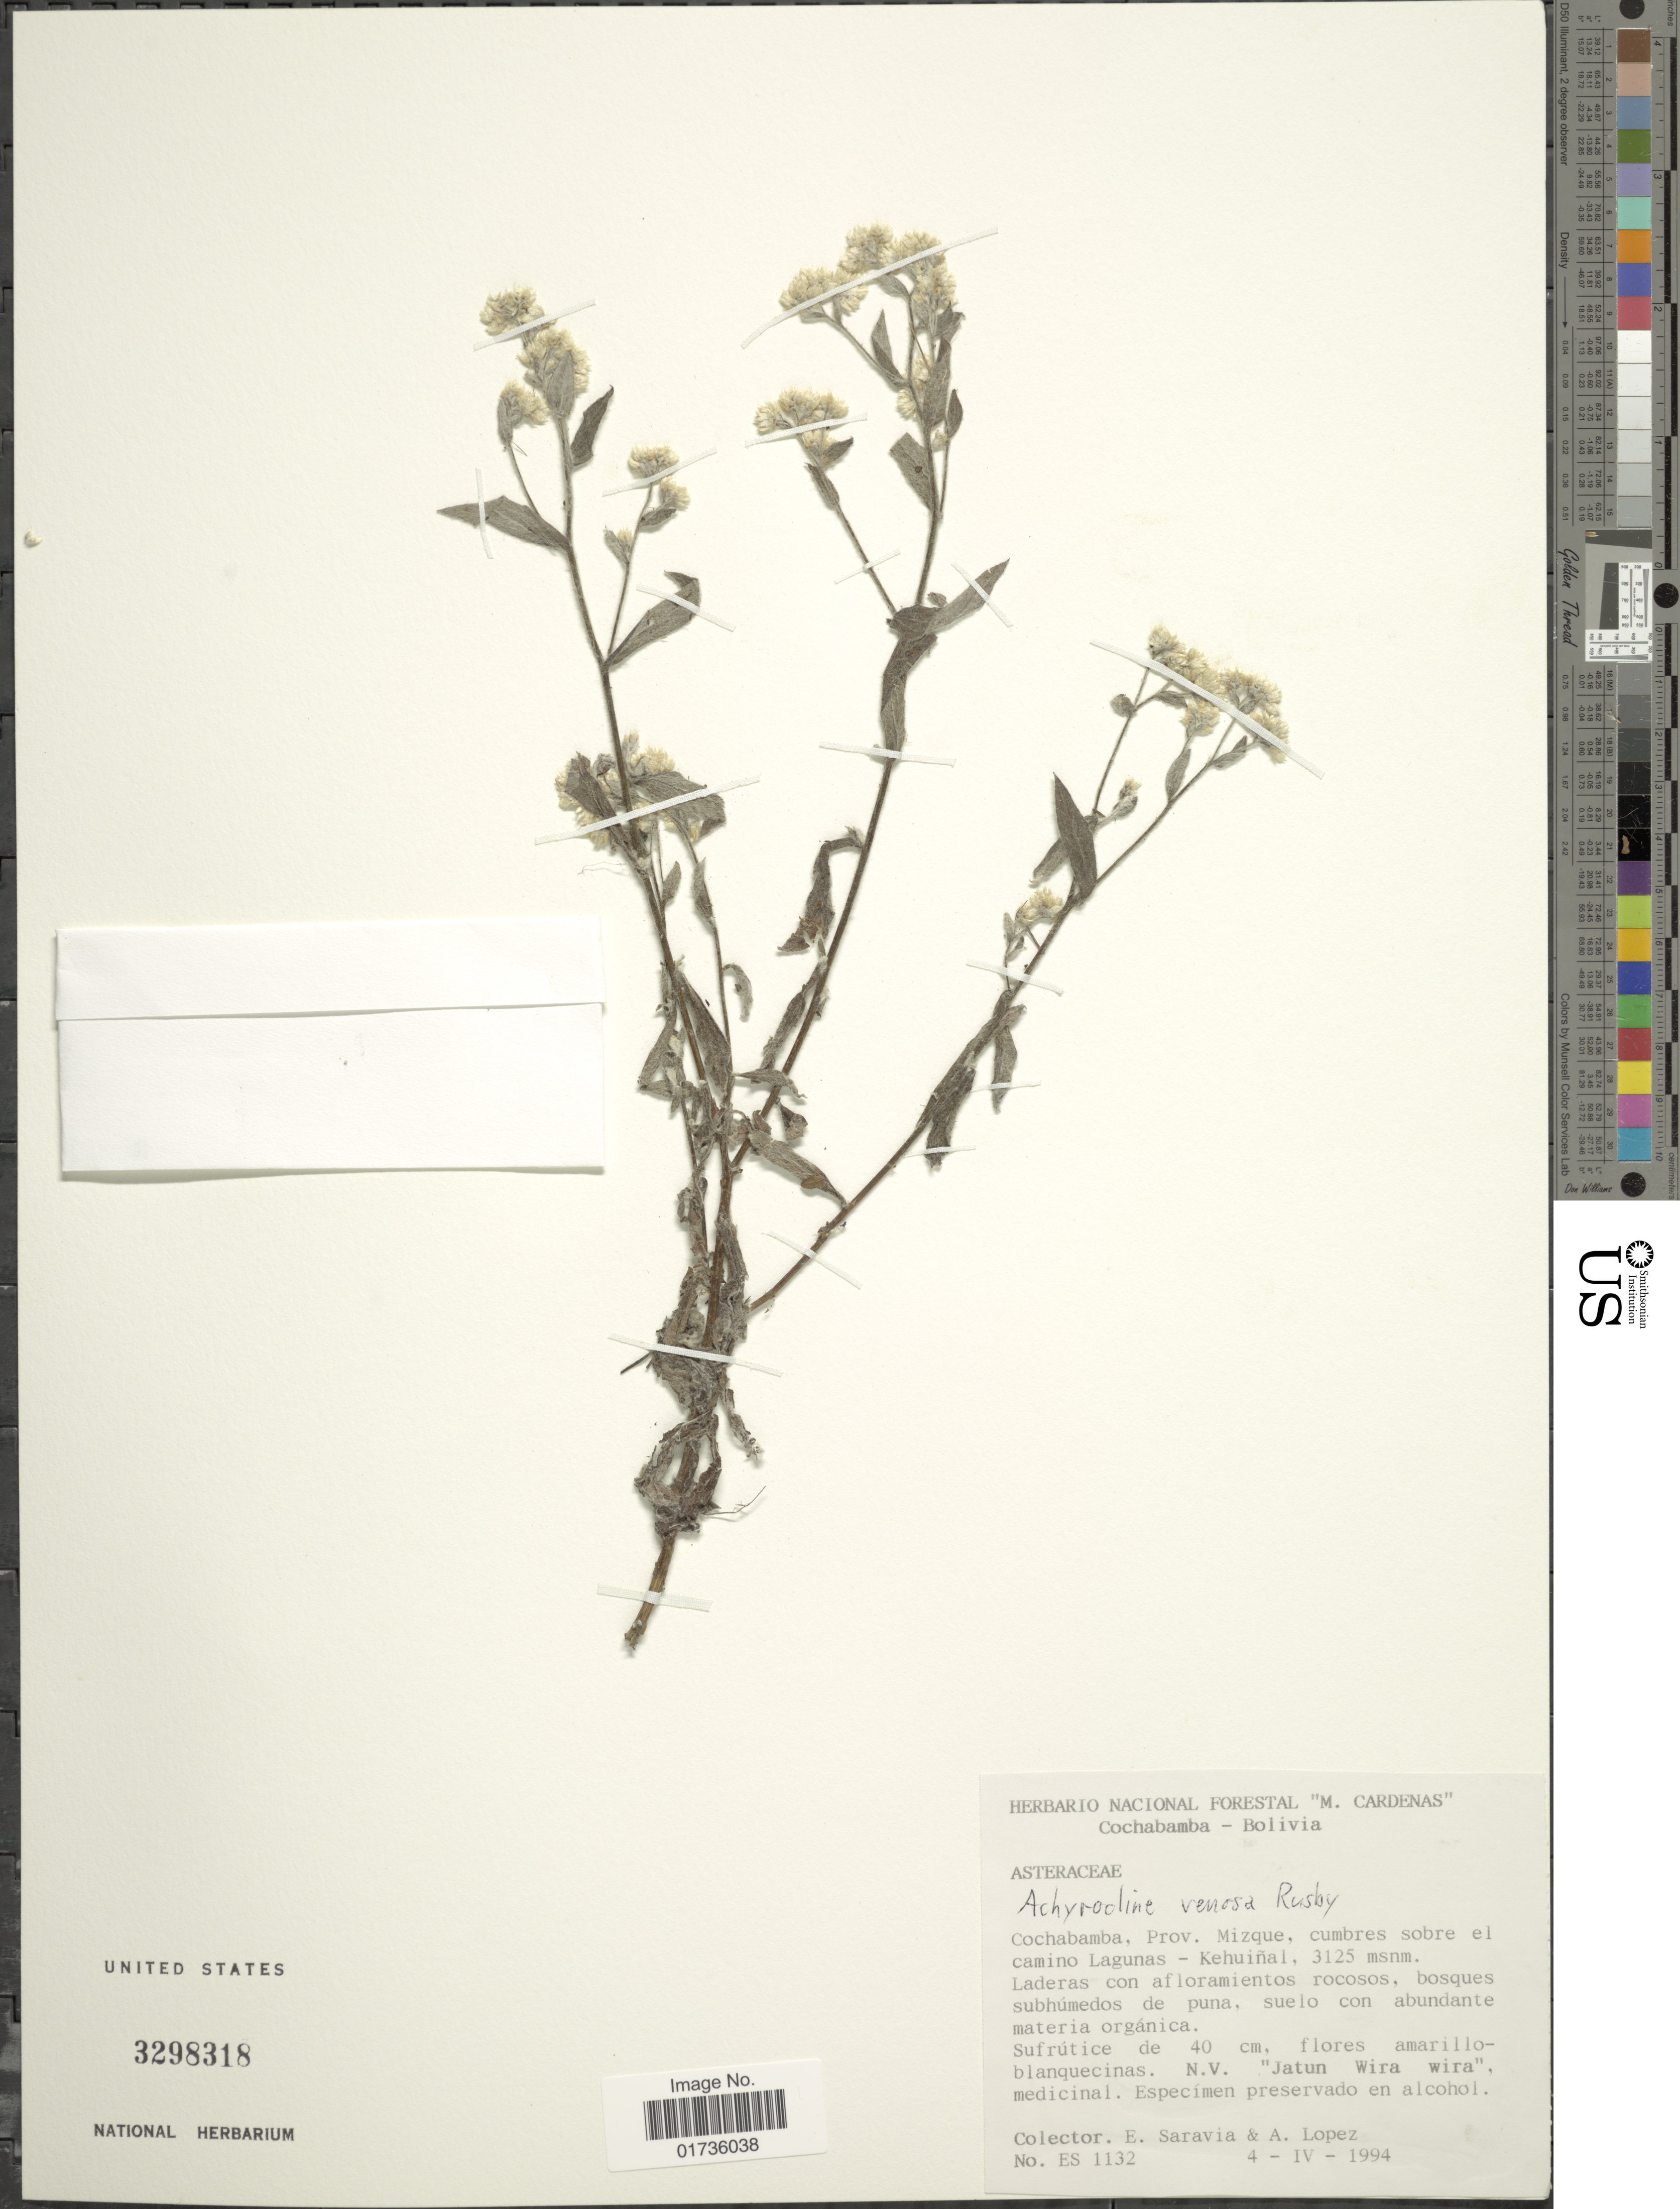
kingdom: Plantae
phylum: Tracheophyta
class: Magnoliopsida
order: Asterales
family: Asteraceae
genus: Achyrocline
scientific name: Achyrocline venosa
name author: Rusby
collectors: E. Saravia & A. Lopez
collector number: ES 1132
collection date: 1994-04-04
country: Bolivia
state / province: Cochabamba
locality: Prov. Mizque, cumbres sobre el camino Lagunas - Kehuiñal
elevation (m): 3125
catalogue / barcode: US 3298318